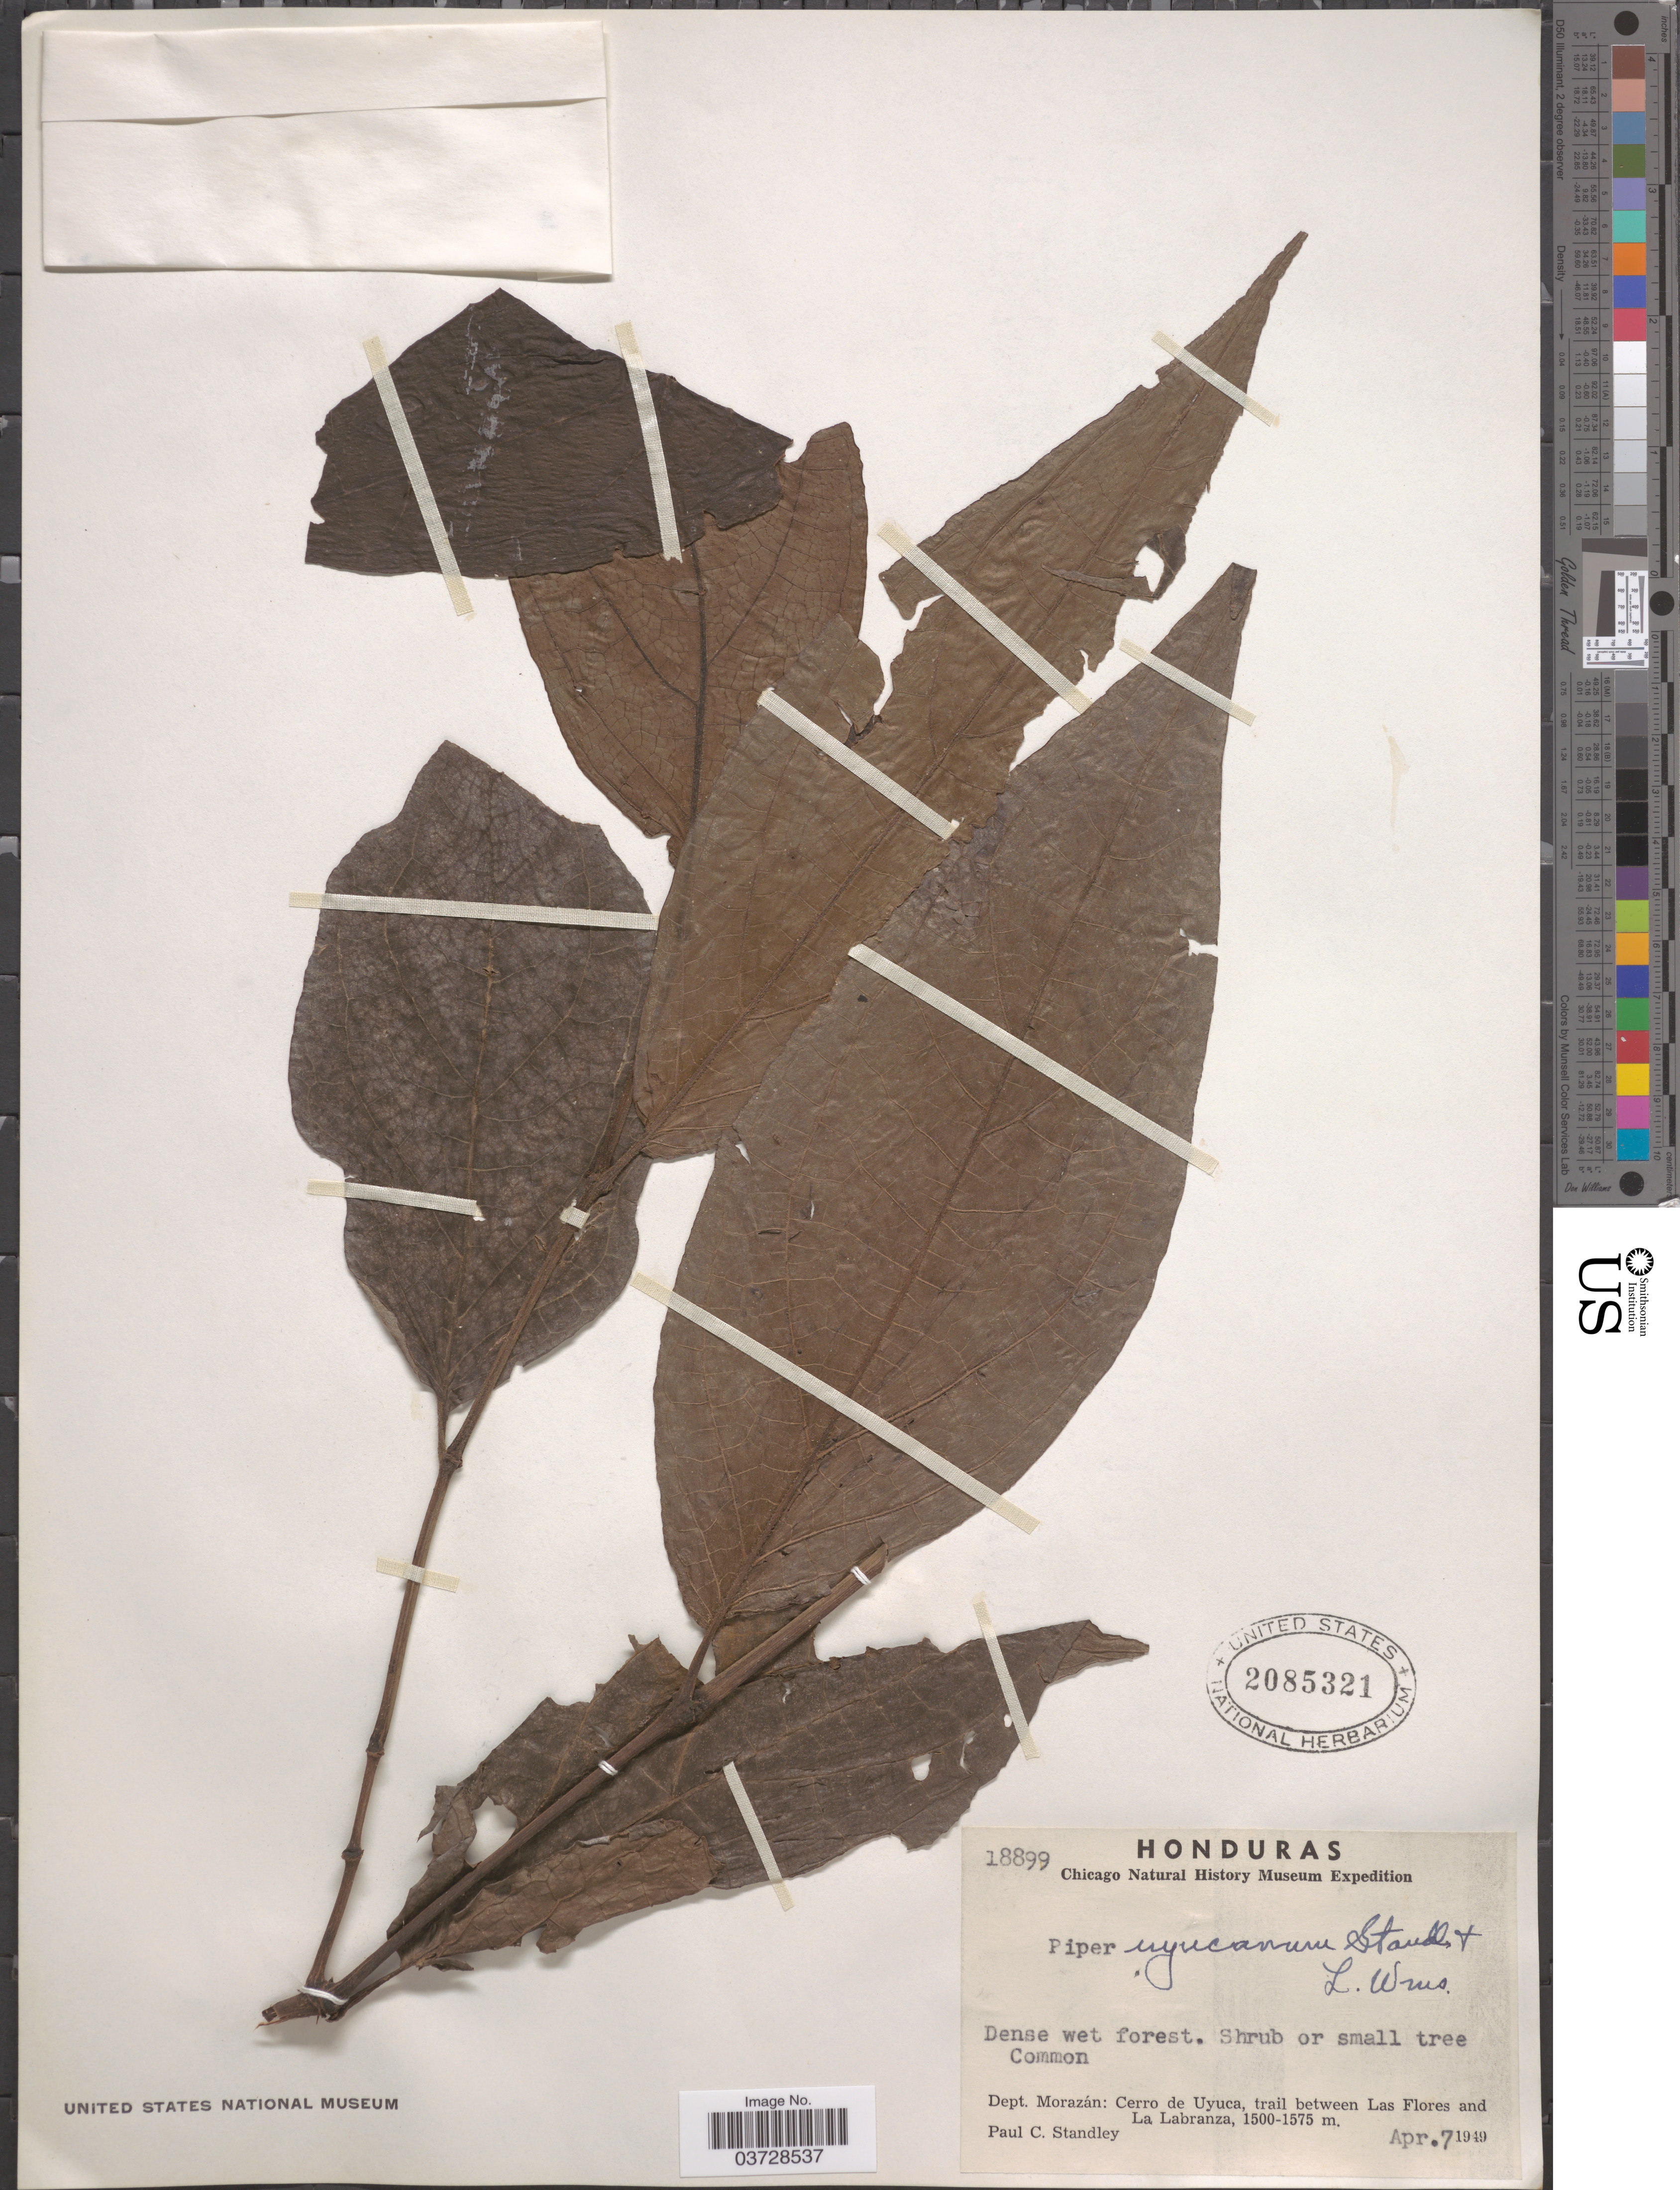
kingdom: Plantae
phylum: Tracheophyta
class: Magnoliopsida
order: Piperales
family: Piperaceae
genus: Piper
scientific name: Piper uyucanum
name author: Standl. & L. Wms.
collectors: P. C. Standley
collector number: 18899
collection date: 1949-04-07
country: Honduras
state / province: Fco. Morazán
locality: Dept. Morazán: Cerro de Uyuca, trail between Las Flores and La Labranza.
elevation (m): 1500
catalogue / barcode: US 2085321